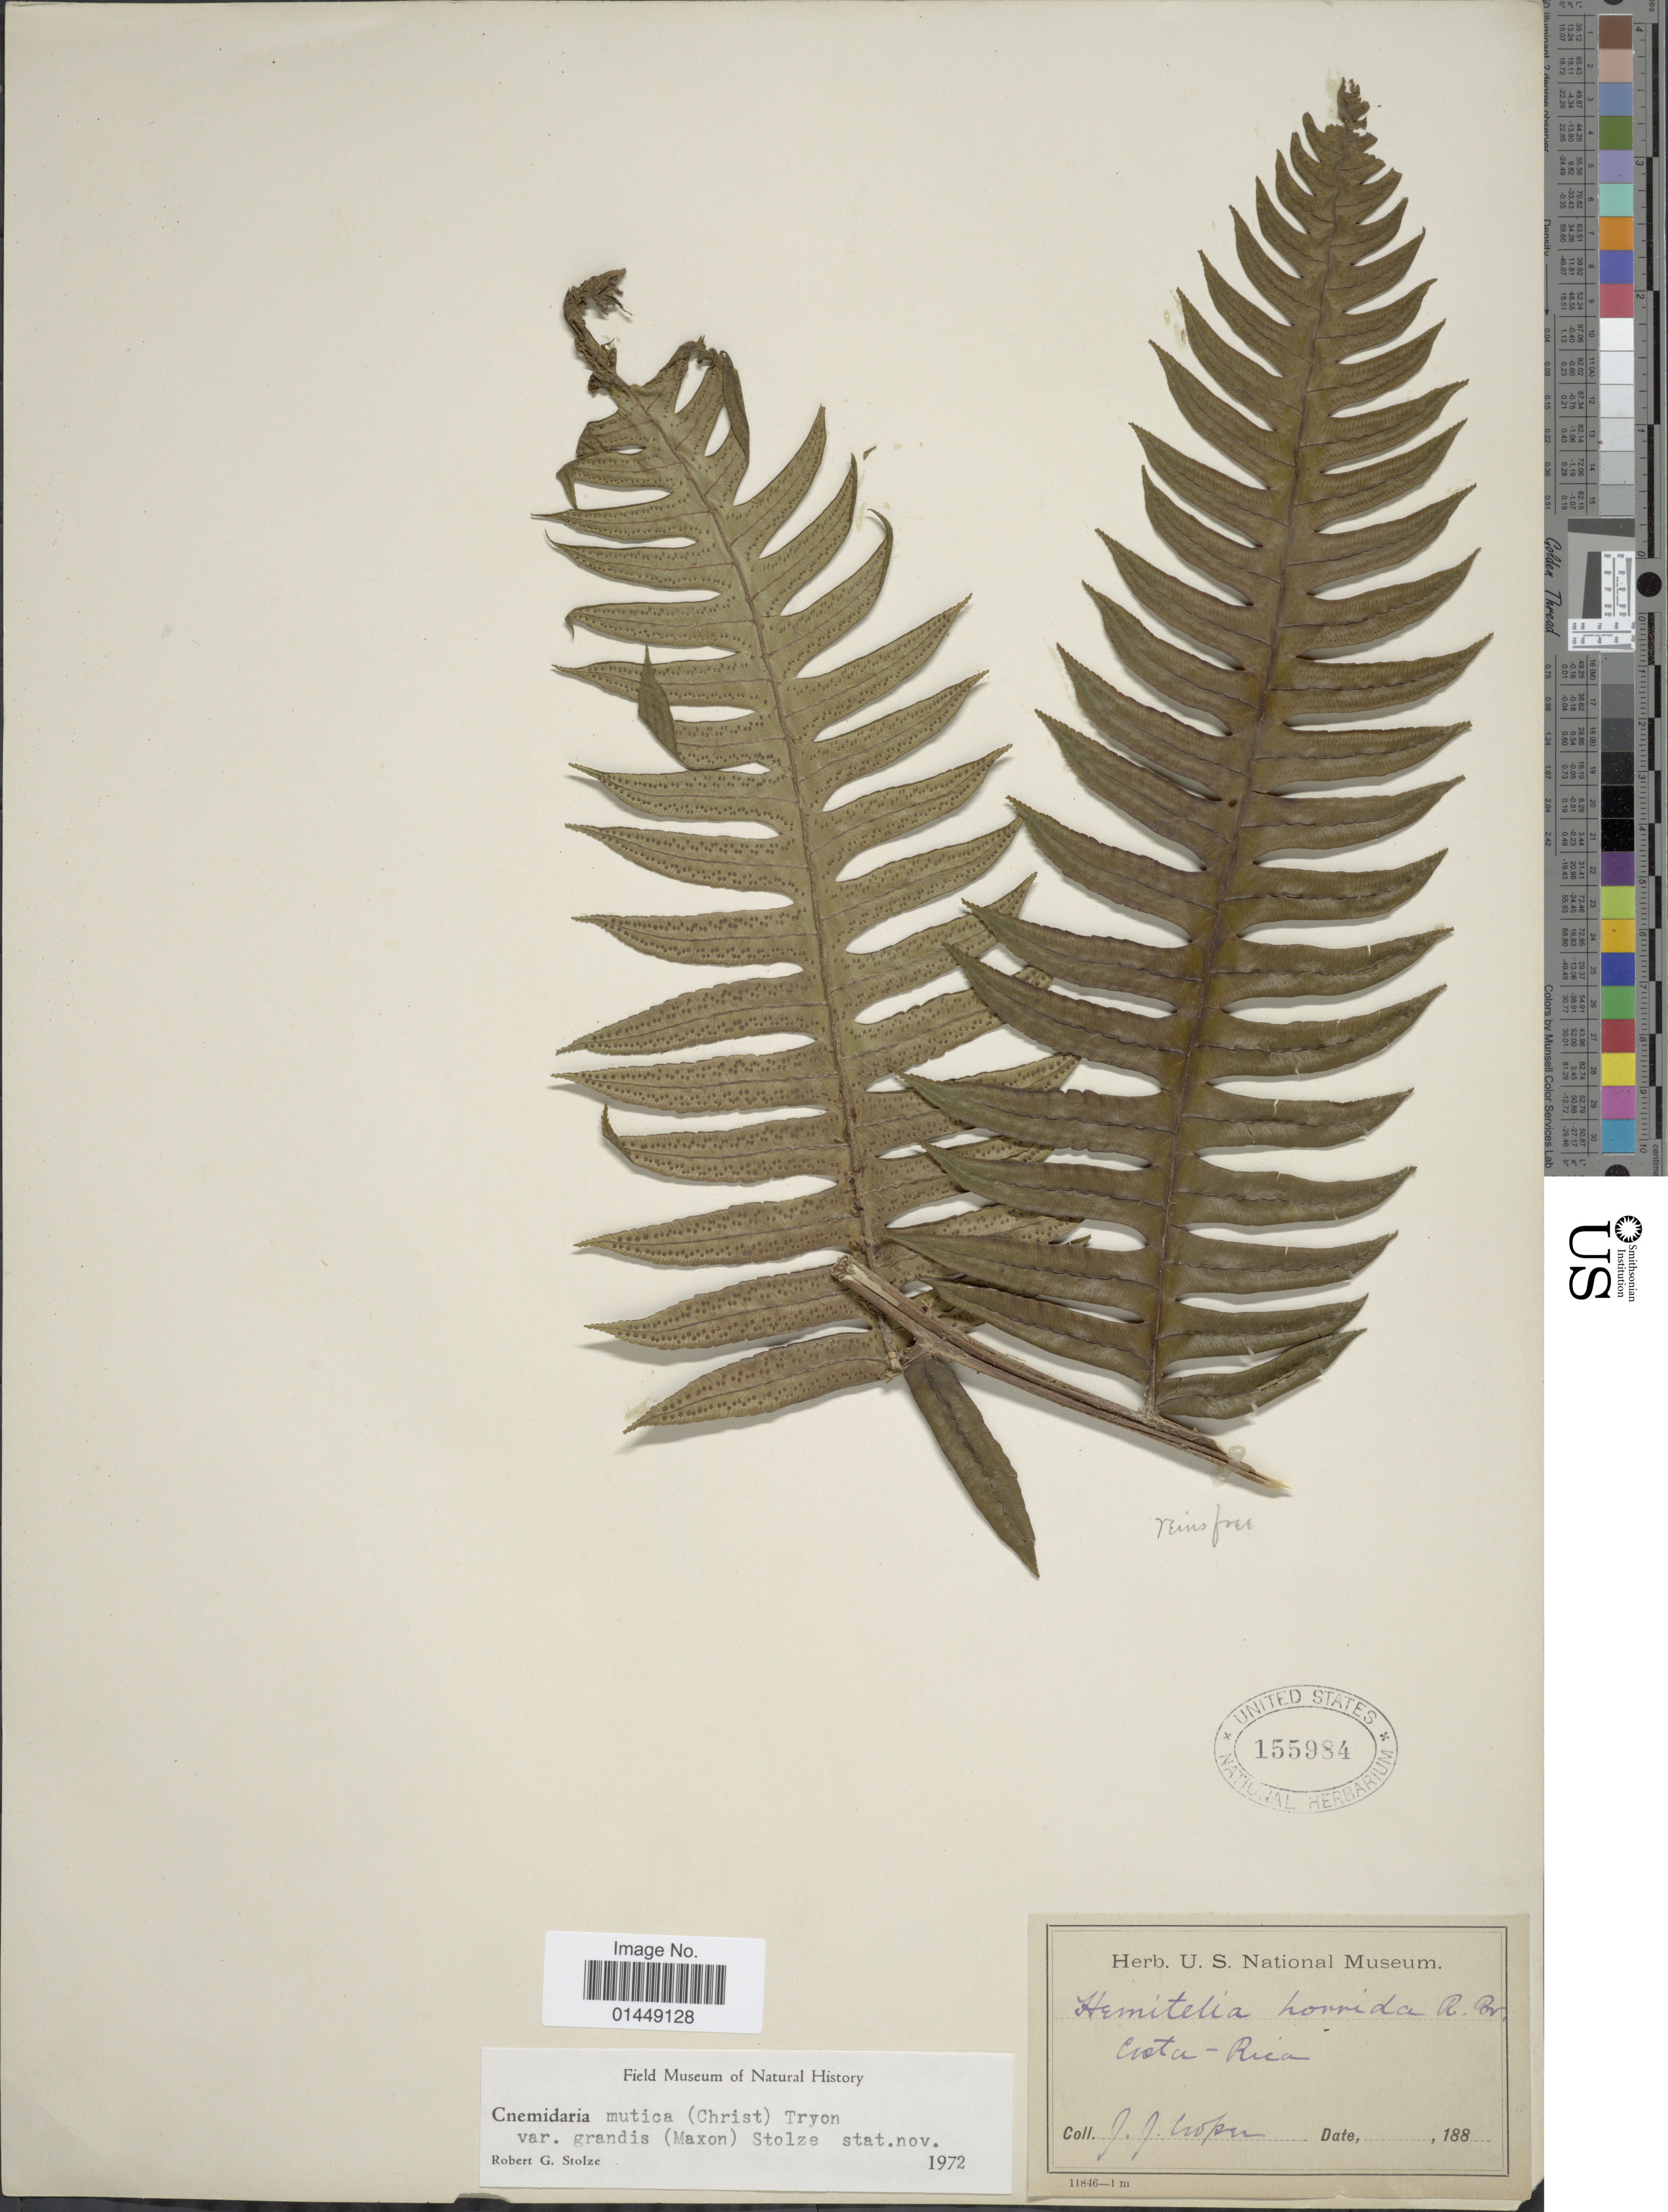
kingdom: Plantae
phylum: Tracheophyta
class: Polypodiopsida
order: Cyatheales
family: Cyatheaceae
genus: Cyathea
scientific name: Cyathea mutica var. grandis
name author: (Maxon) Lehnert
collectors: J. J. Cooper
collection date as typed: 188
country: Costa Rica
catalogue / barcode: US 155984